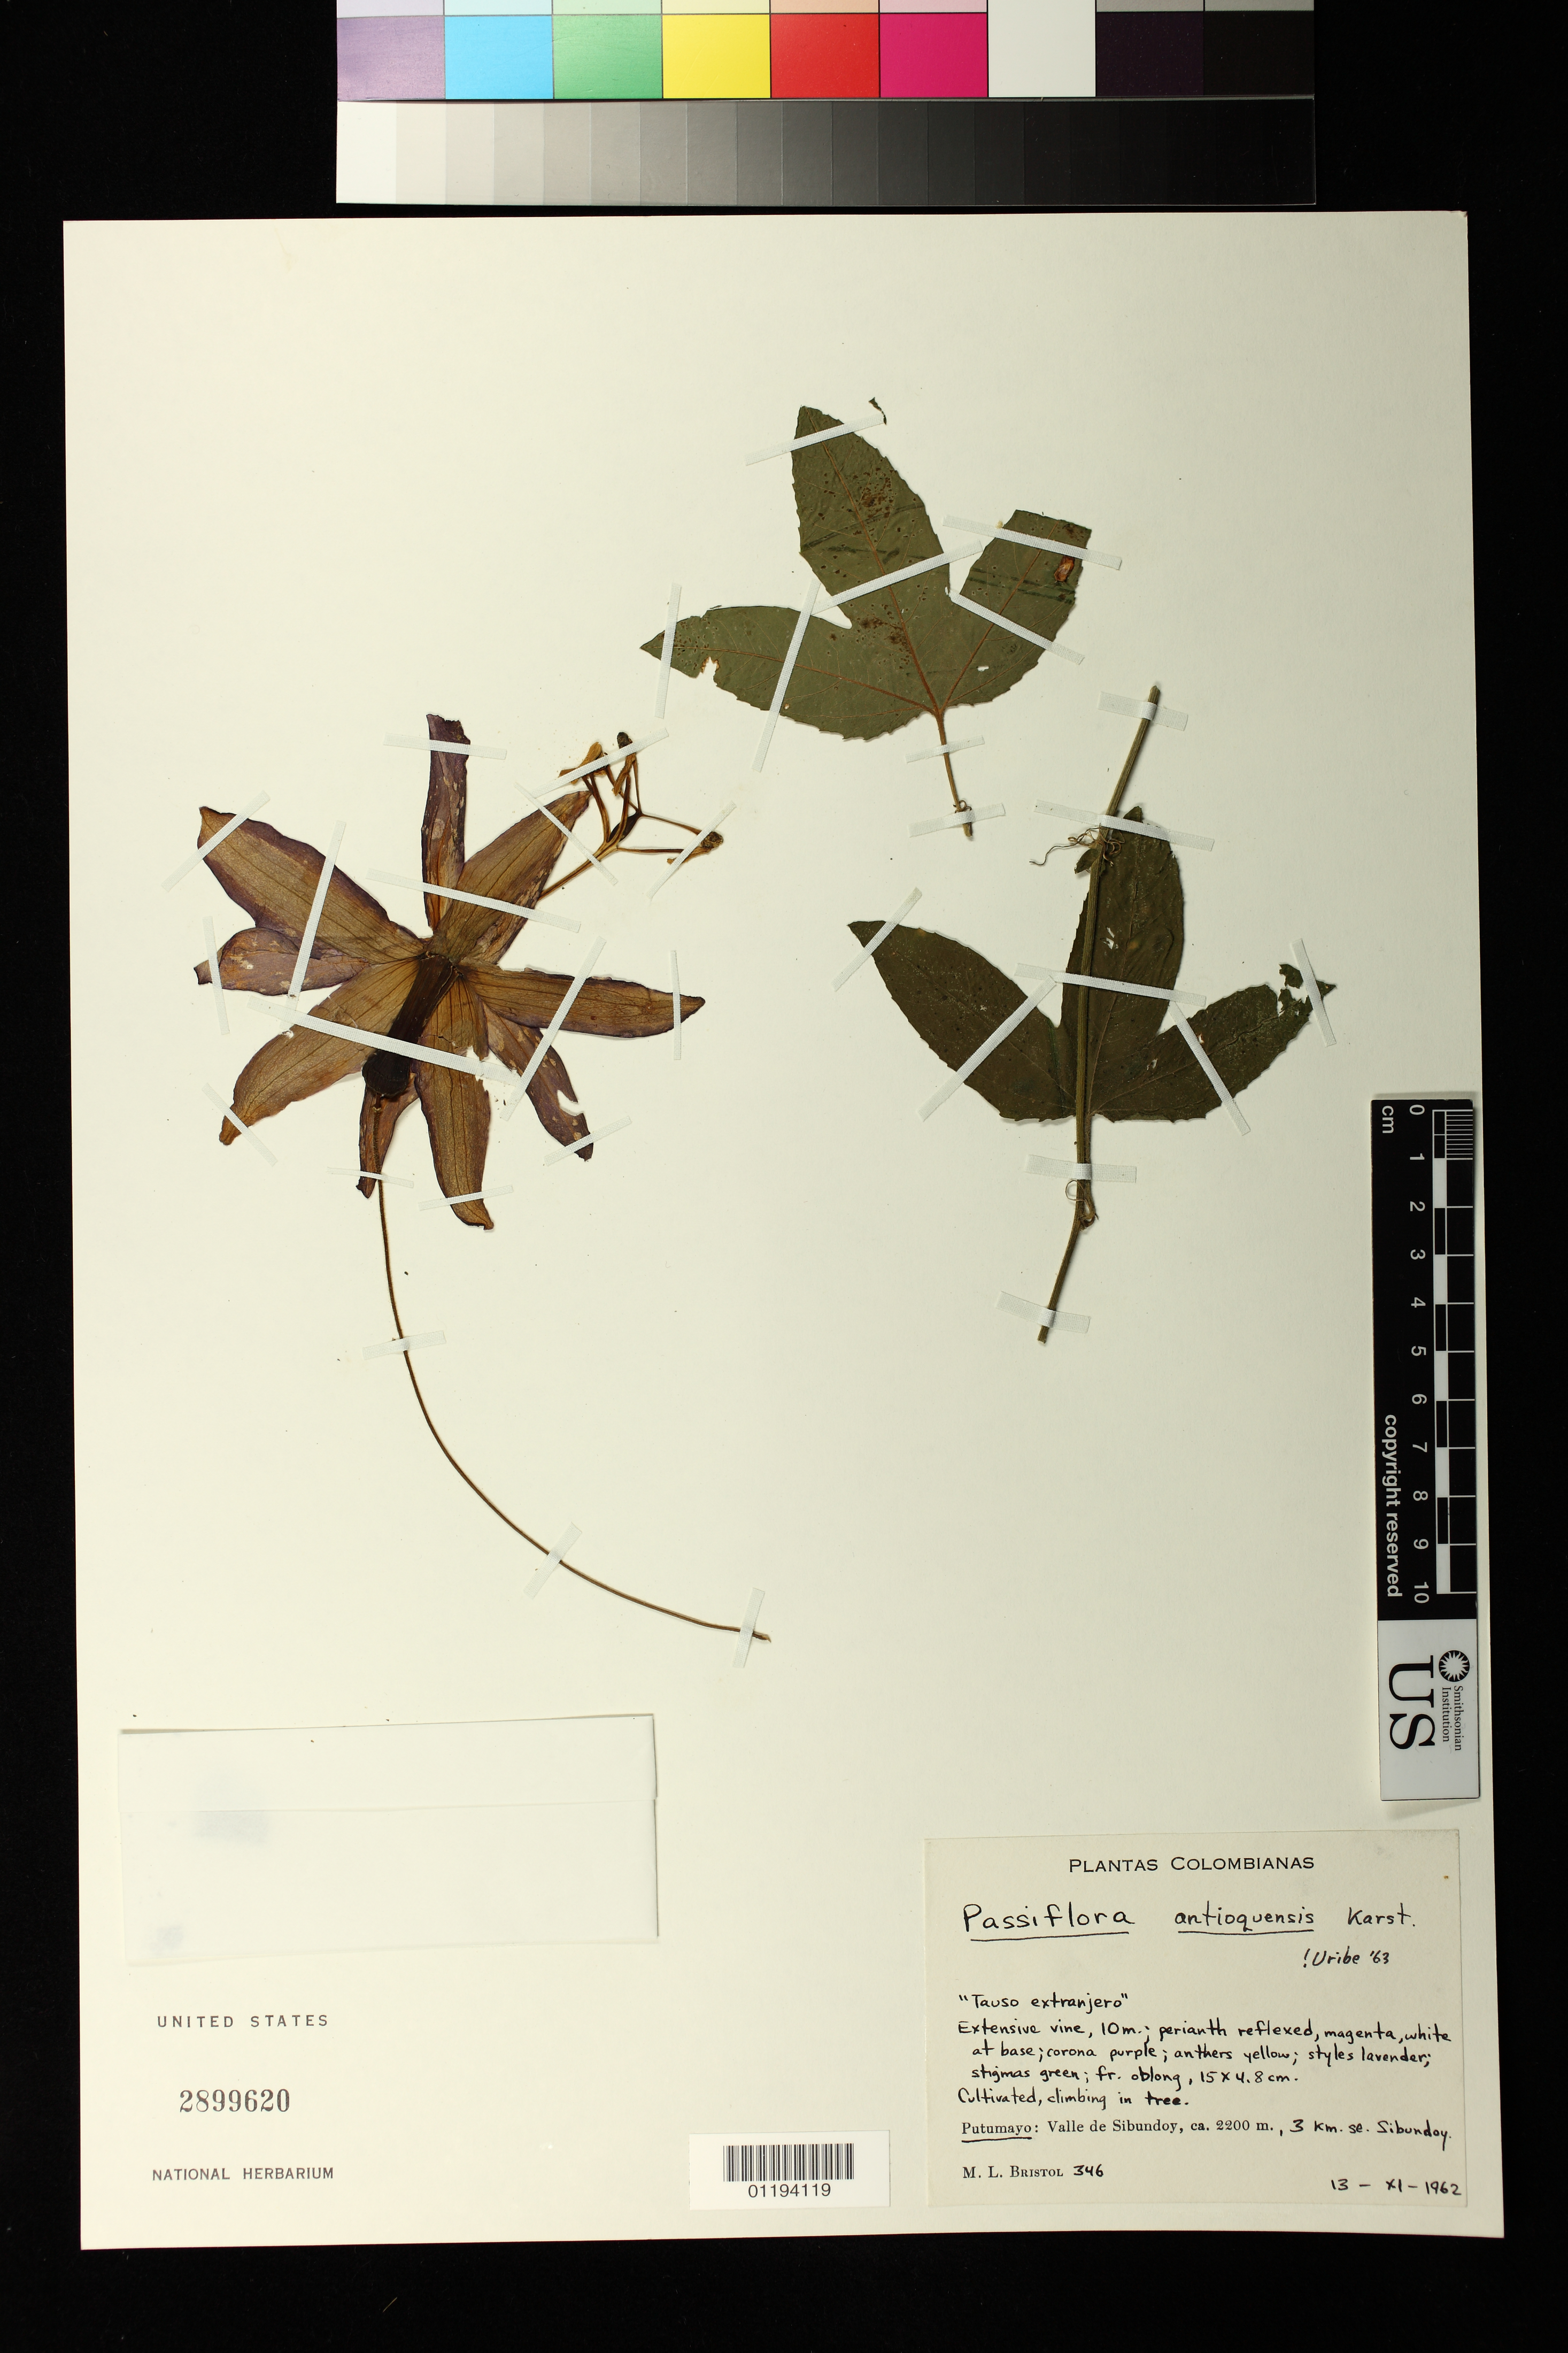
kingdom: Plantae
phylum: Tracheophyta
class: Magnoliopsida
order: Malpighiales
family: Passifloraceae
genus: Passiflora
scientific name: Passiflora antioquiensis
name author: H. Karst.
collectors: M. L. Bristol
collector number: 346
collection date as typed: Nov 13 1962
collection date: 1962-11-13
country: Colombia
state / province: Putumayo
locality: Valle de Sibundoy, 3 km. SE Sibundoy.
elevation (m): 2200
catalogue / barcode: US 2899620